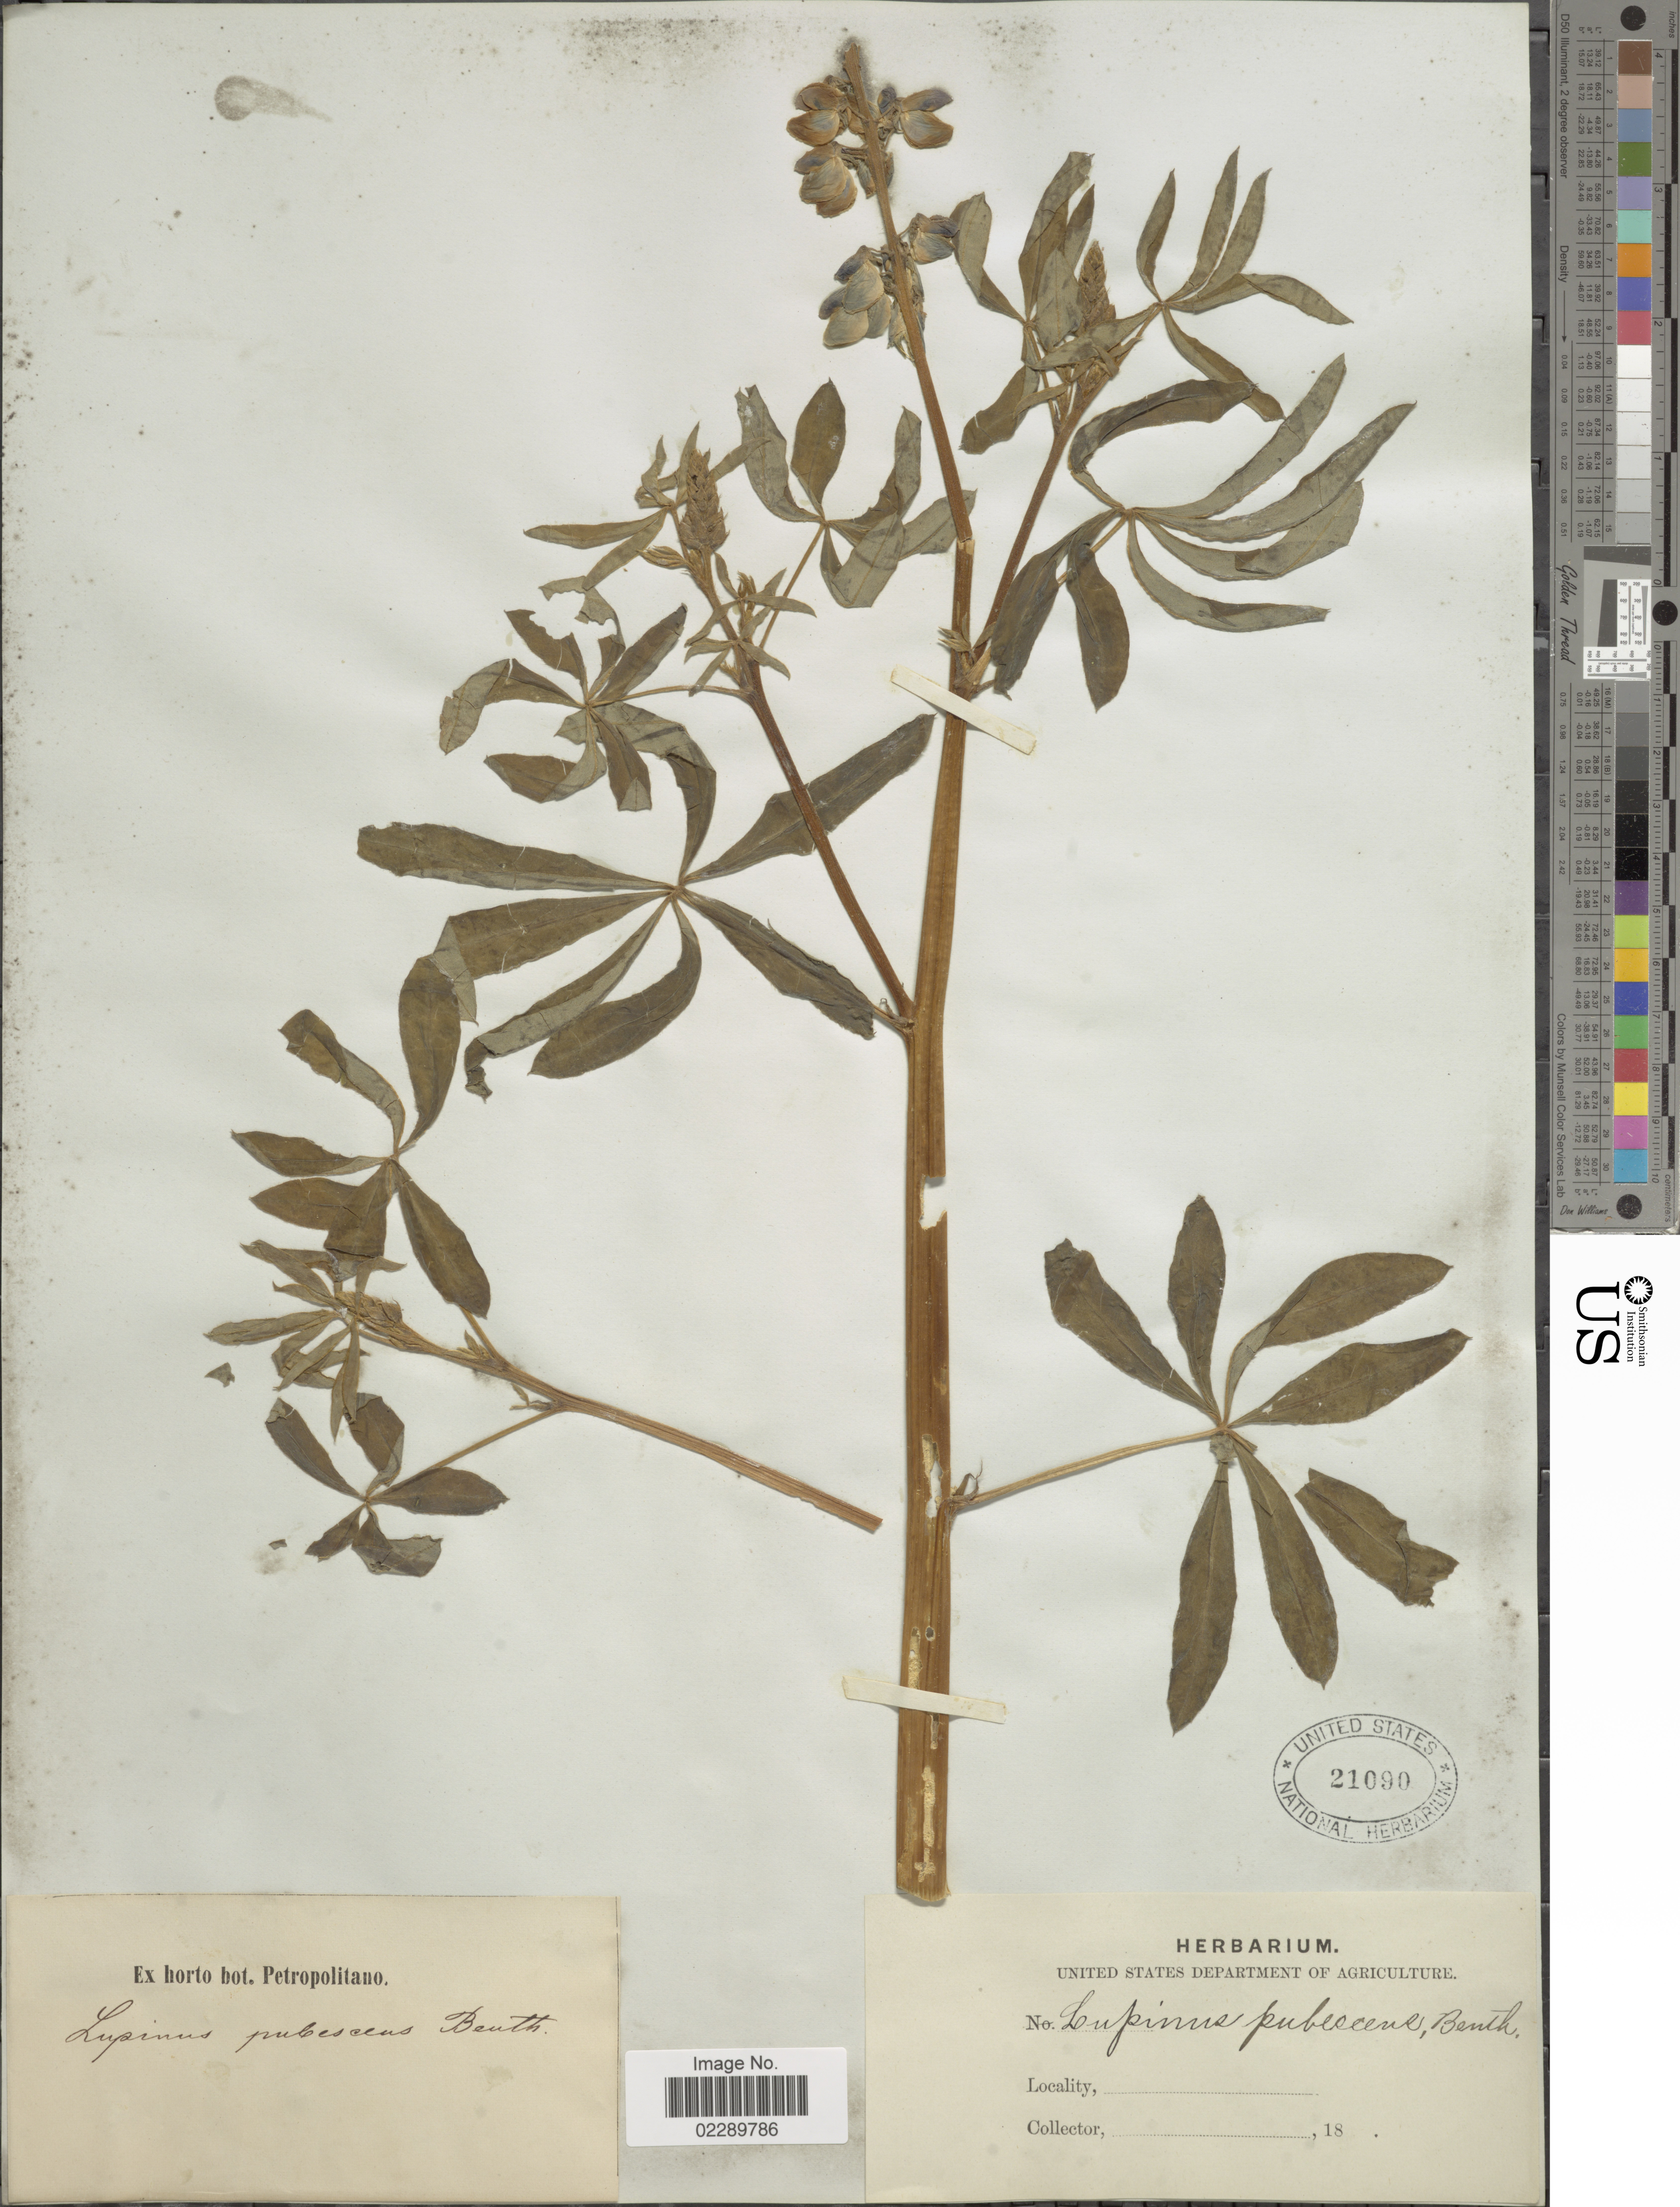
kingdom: Plantae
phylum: Tracheophyta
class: Magnoliopsida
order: Fabales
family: Fabaceae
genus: Lupinus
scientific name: Lupinus pubescens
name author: Benth.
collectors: ex Horto Bot. Petropolitano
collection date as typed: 18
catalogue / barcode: US 21090